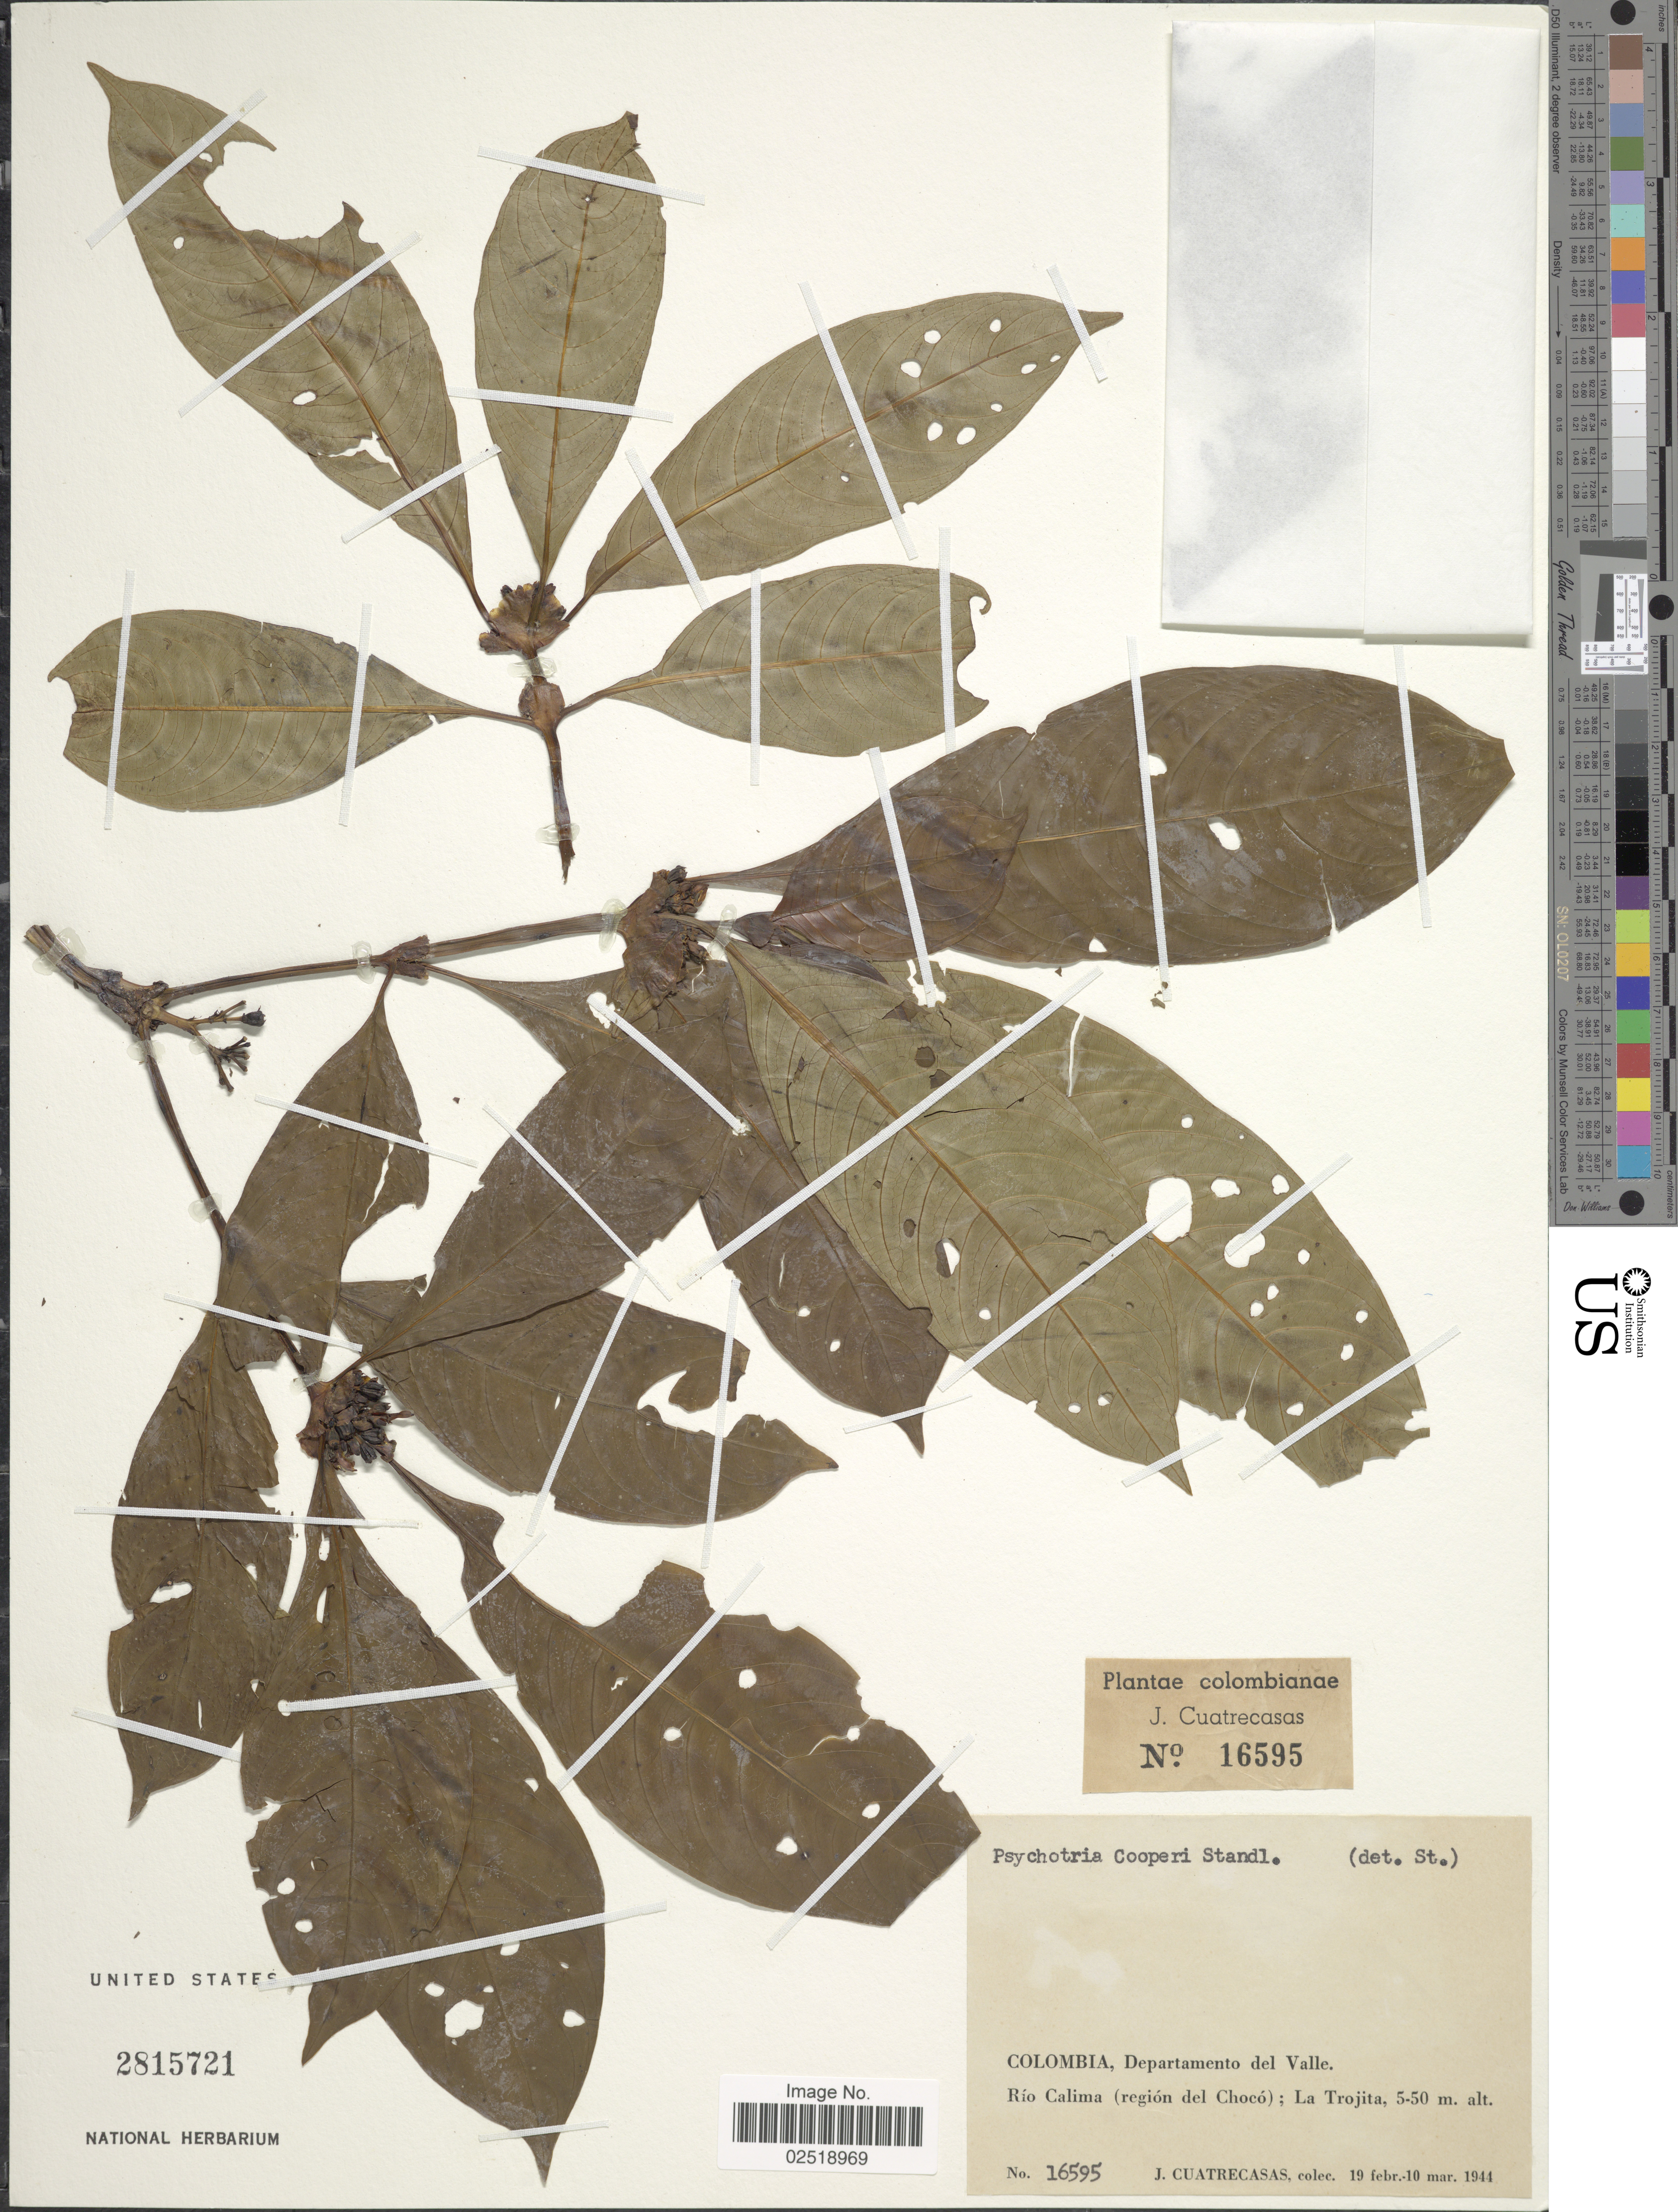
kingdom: Plantae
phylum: Tracheophyta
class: Magnoliopsida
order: Gentianales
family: Rubiaceae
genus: Psychotria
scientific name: Psychotria cooperi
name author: Standl.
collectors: J. Cuatrecasas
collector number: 16595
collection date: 1944-02-19/1944-03-10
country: Colombia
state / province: Valle del Cauca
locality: Departamento del Valle, Río Calima (región del Chocó); La Trojita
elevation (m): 5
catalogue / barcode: US 2815721